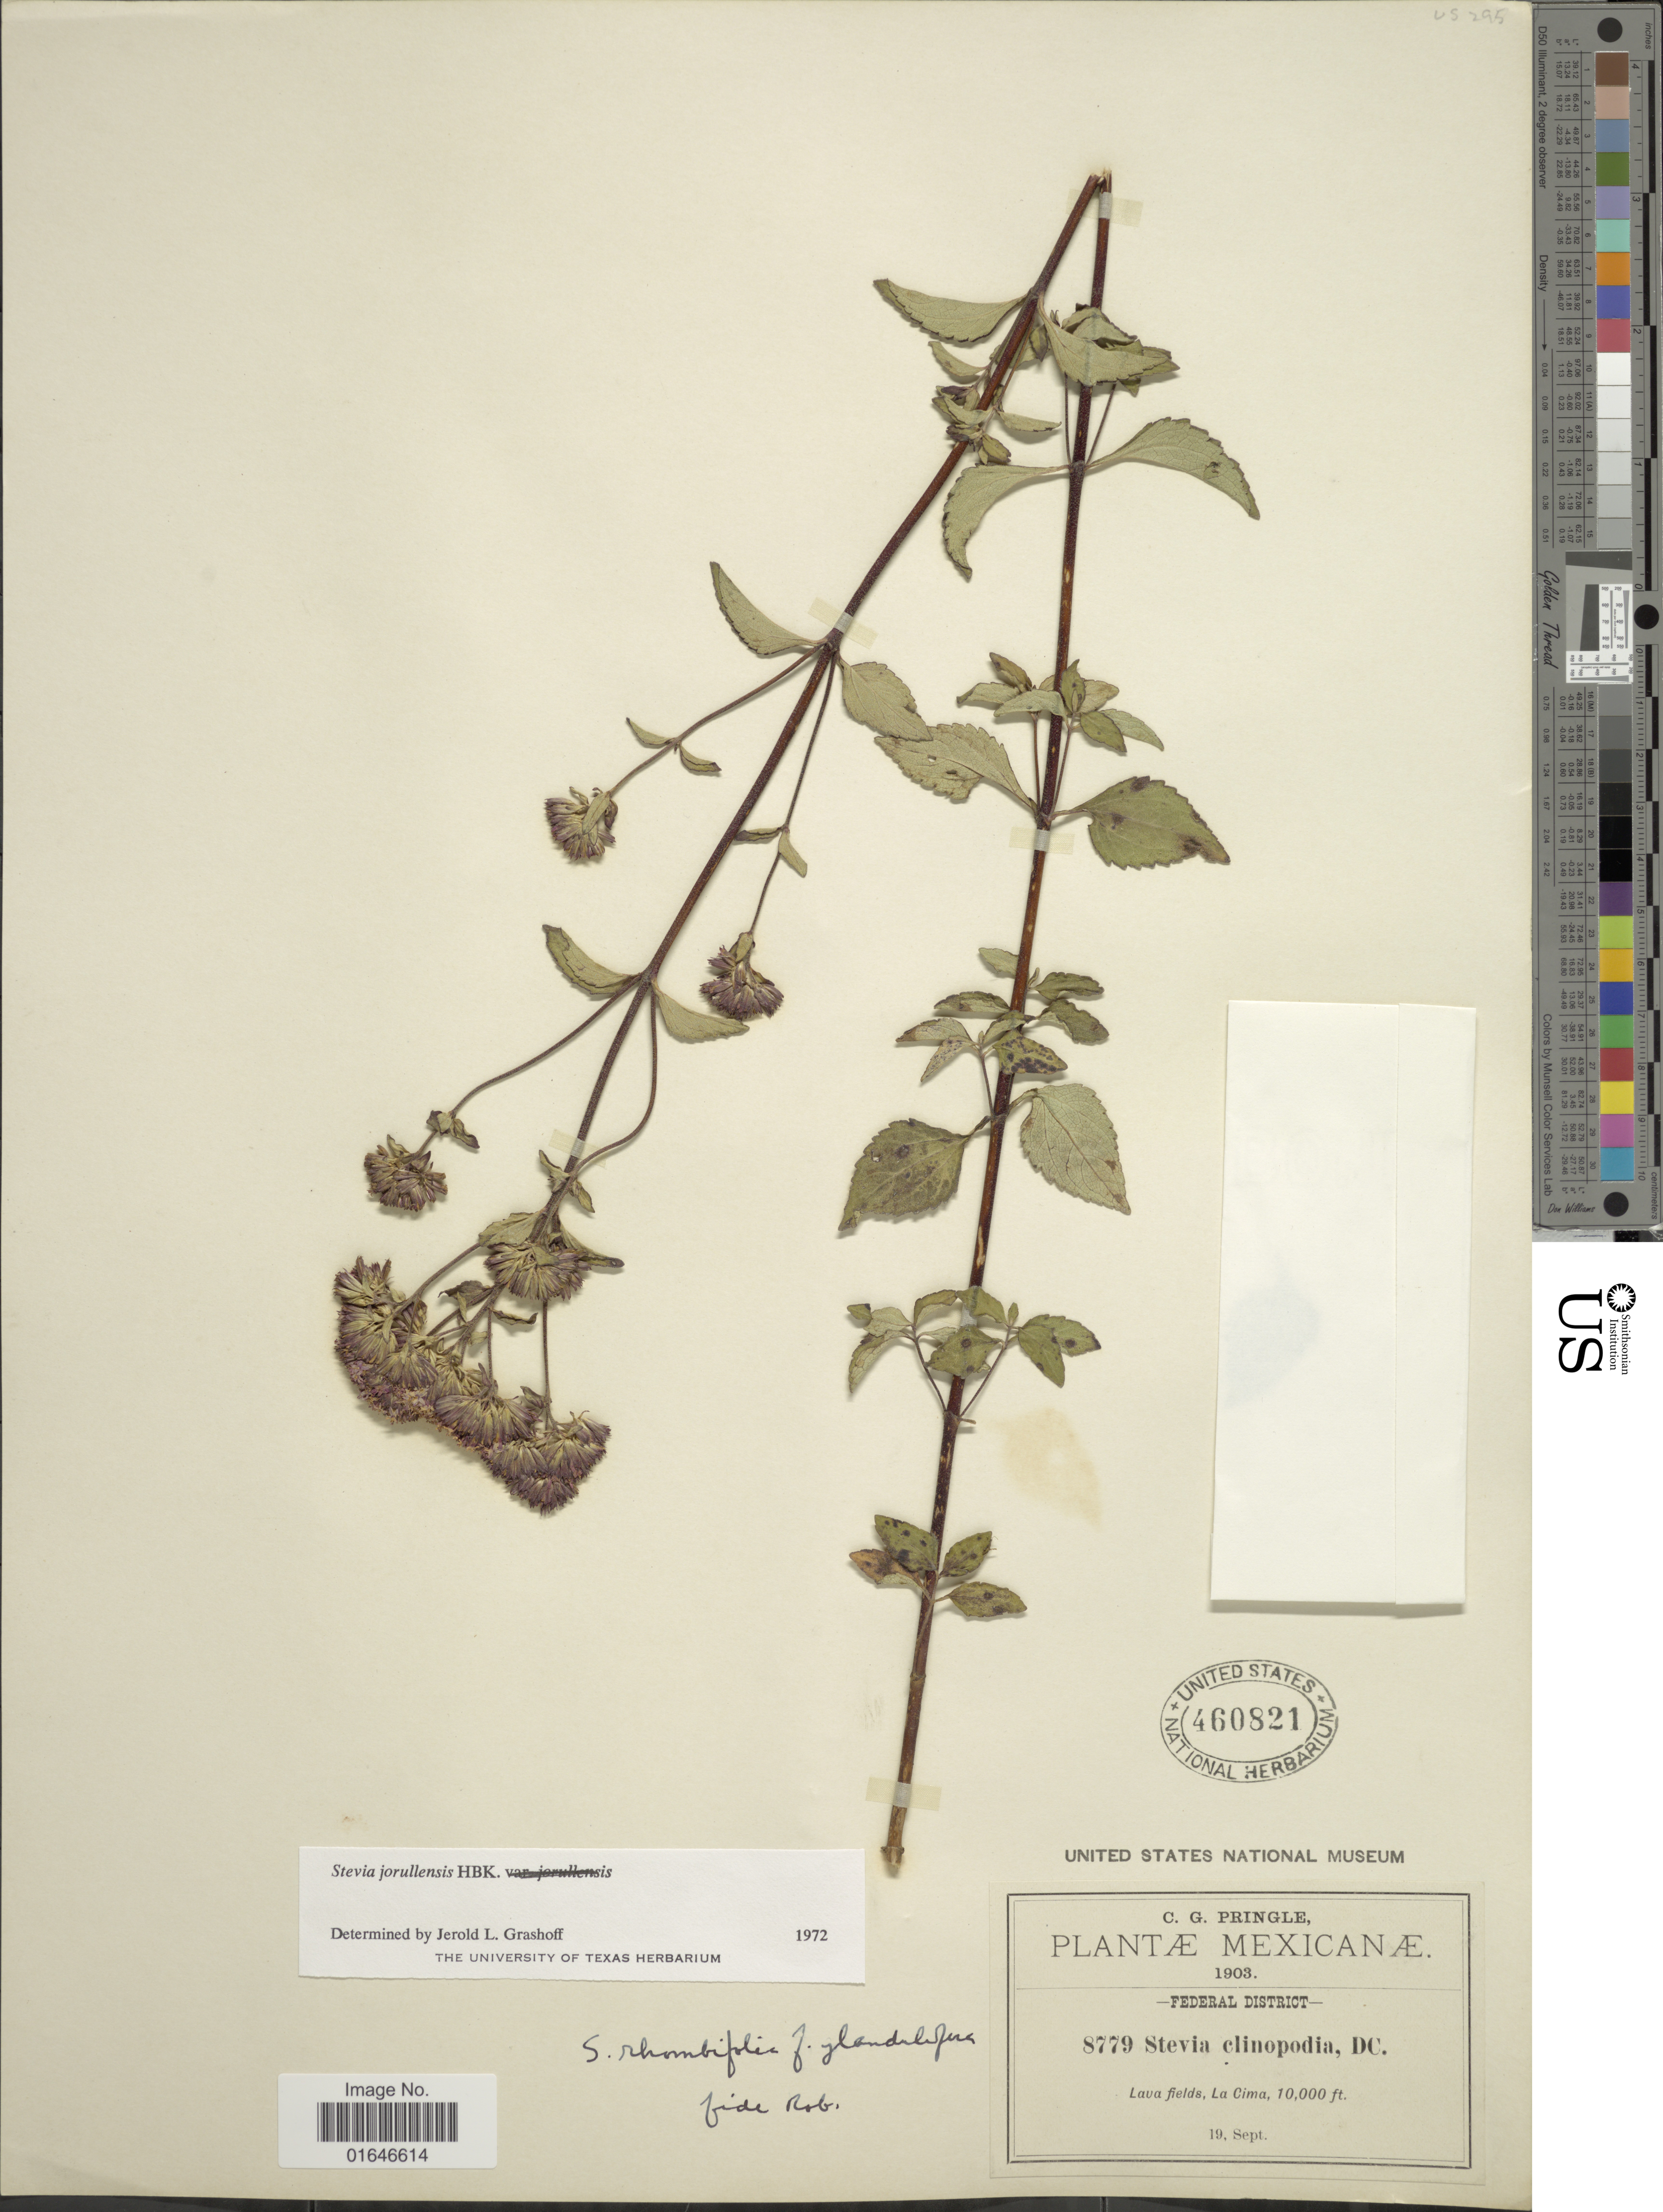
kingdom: Plantae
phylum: Tracheophyta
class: Magnoliopsida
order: Asterales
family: Asteraceae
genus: Stevia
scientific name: Stevia jorullensis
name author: Kunth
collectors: C. Prinlge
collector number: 8779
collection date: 1903-09-19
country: Mexico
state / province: Distrito Federal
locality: Federal District, Lava field, La Cima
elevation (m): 3048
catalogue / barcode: US 460821